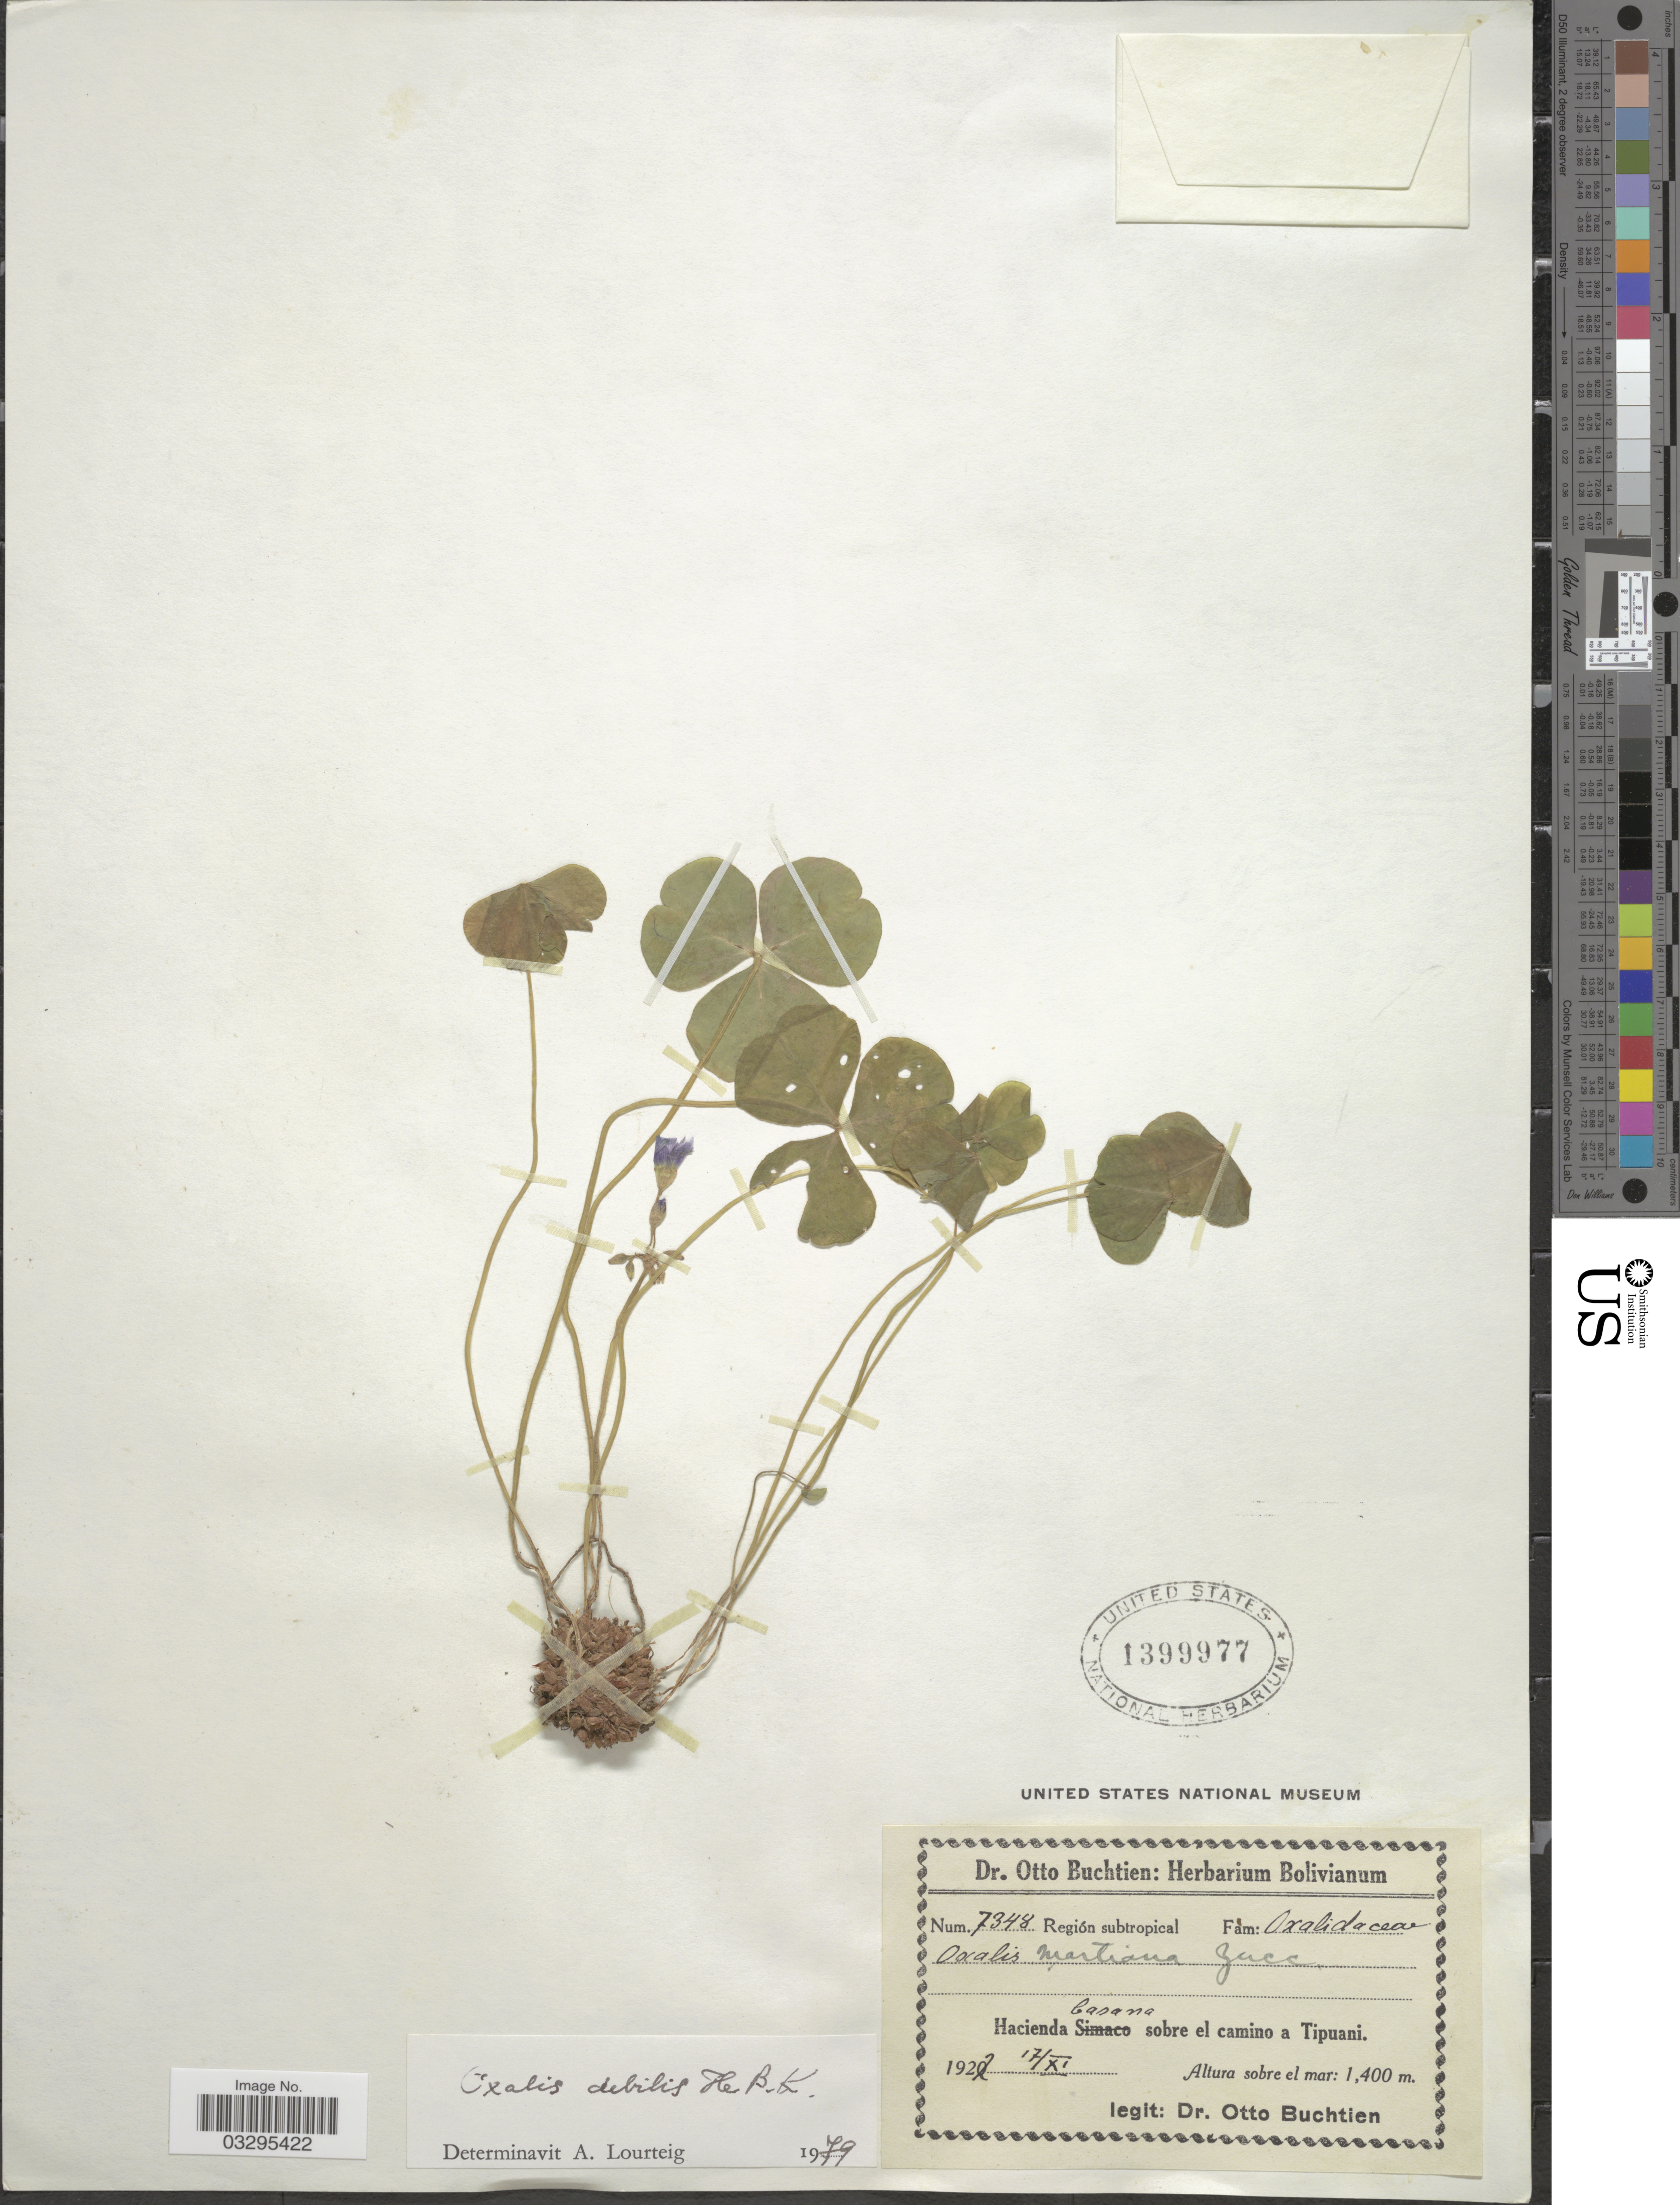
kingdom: Plantae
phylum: Tracheophyta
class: Magnoliopsida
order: Oxalidales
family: Oxalidaceae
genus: Oxalis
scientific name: Oxalis debilis var. debilis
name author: Kunth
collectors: O. Buchtien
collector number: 7348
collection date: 1922-11-17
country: Bolivia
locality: Región subtropical. Hacienda Casana sobre el camino a Tipuani.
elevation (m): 1400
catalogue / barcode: US 1399977